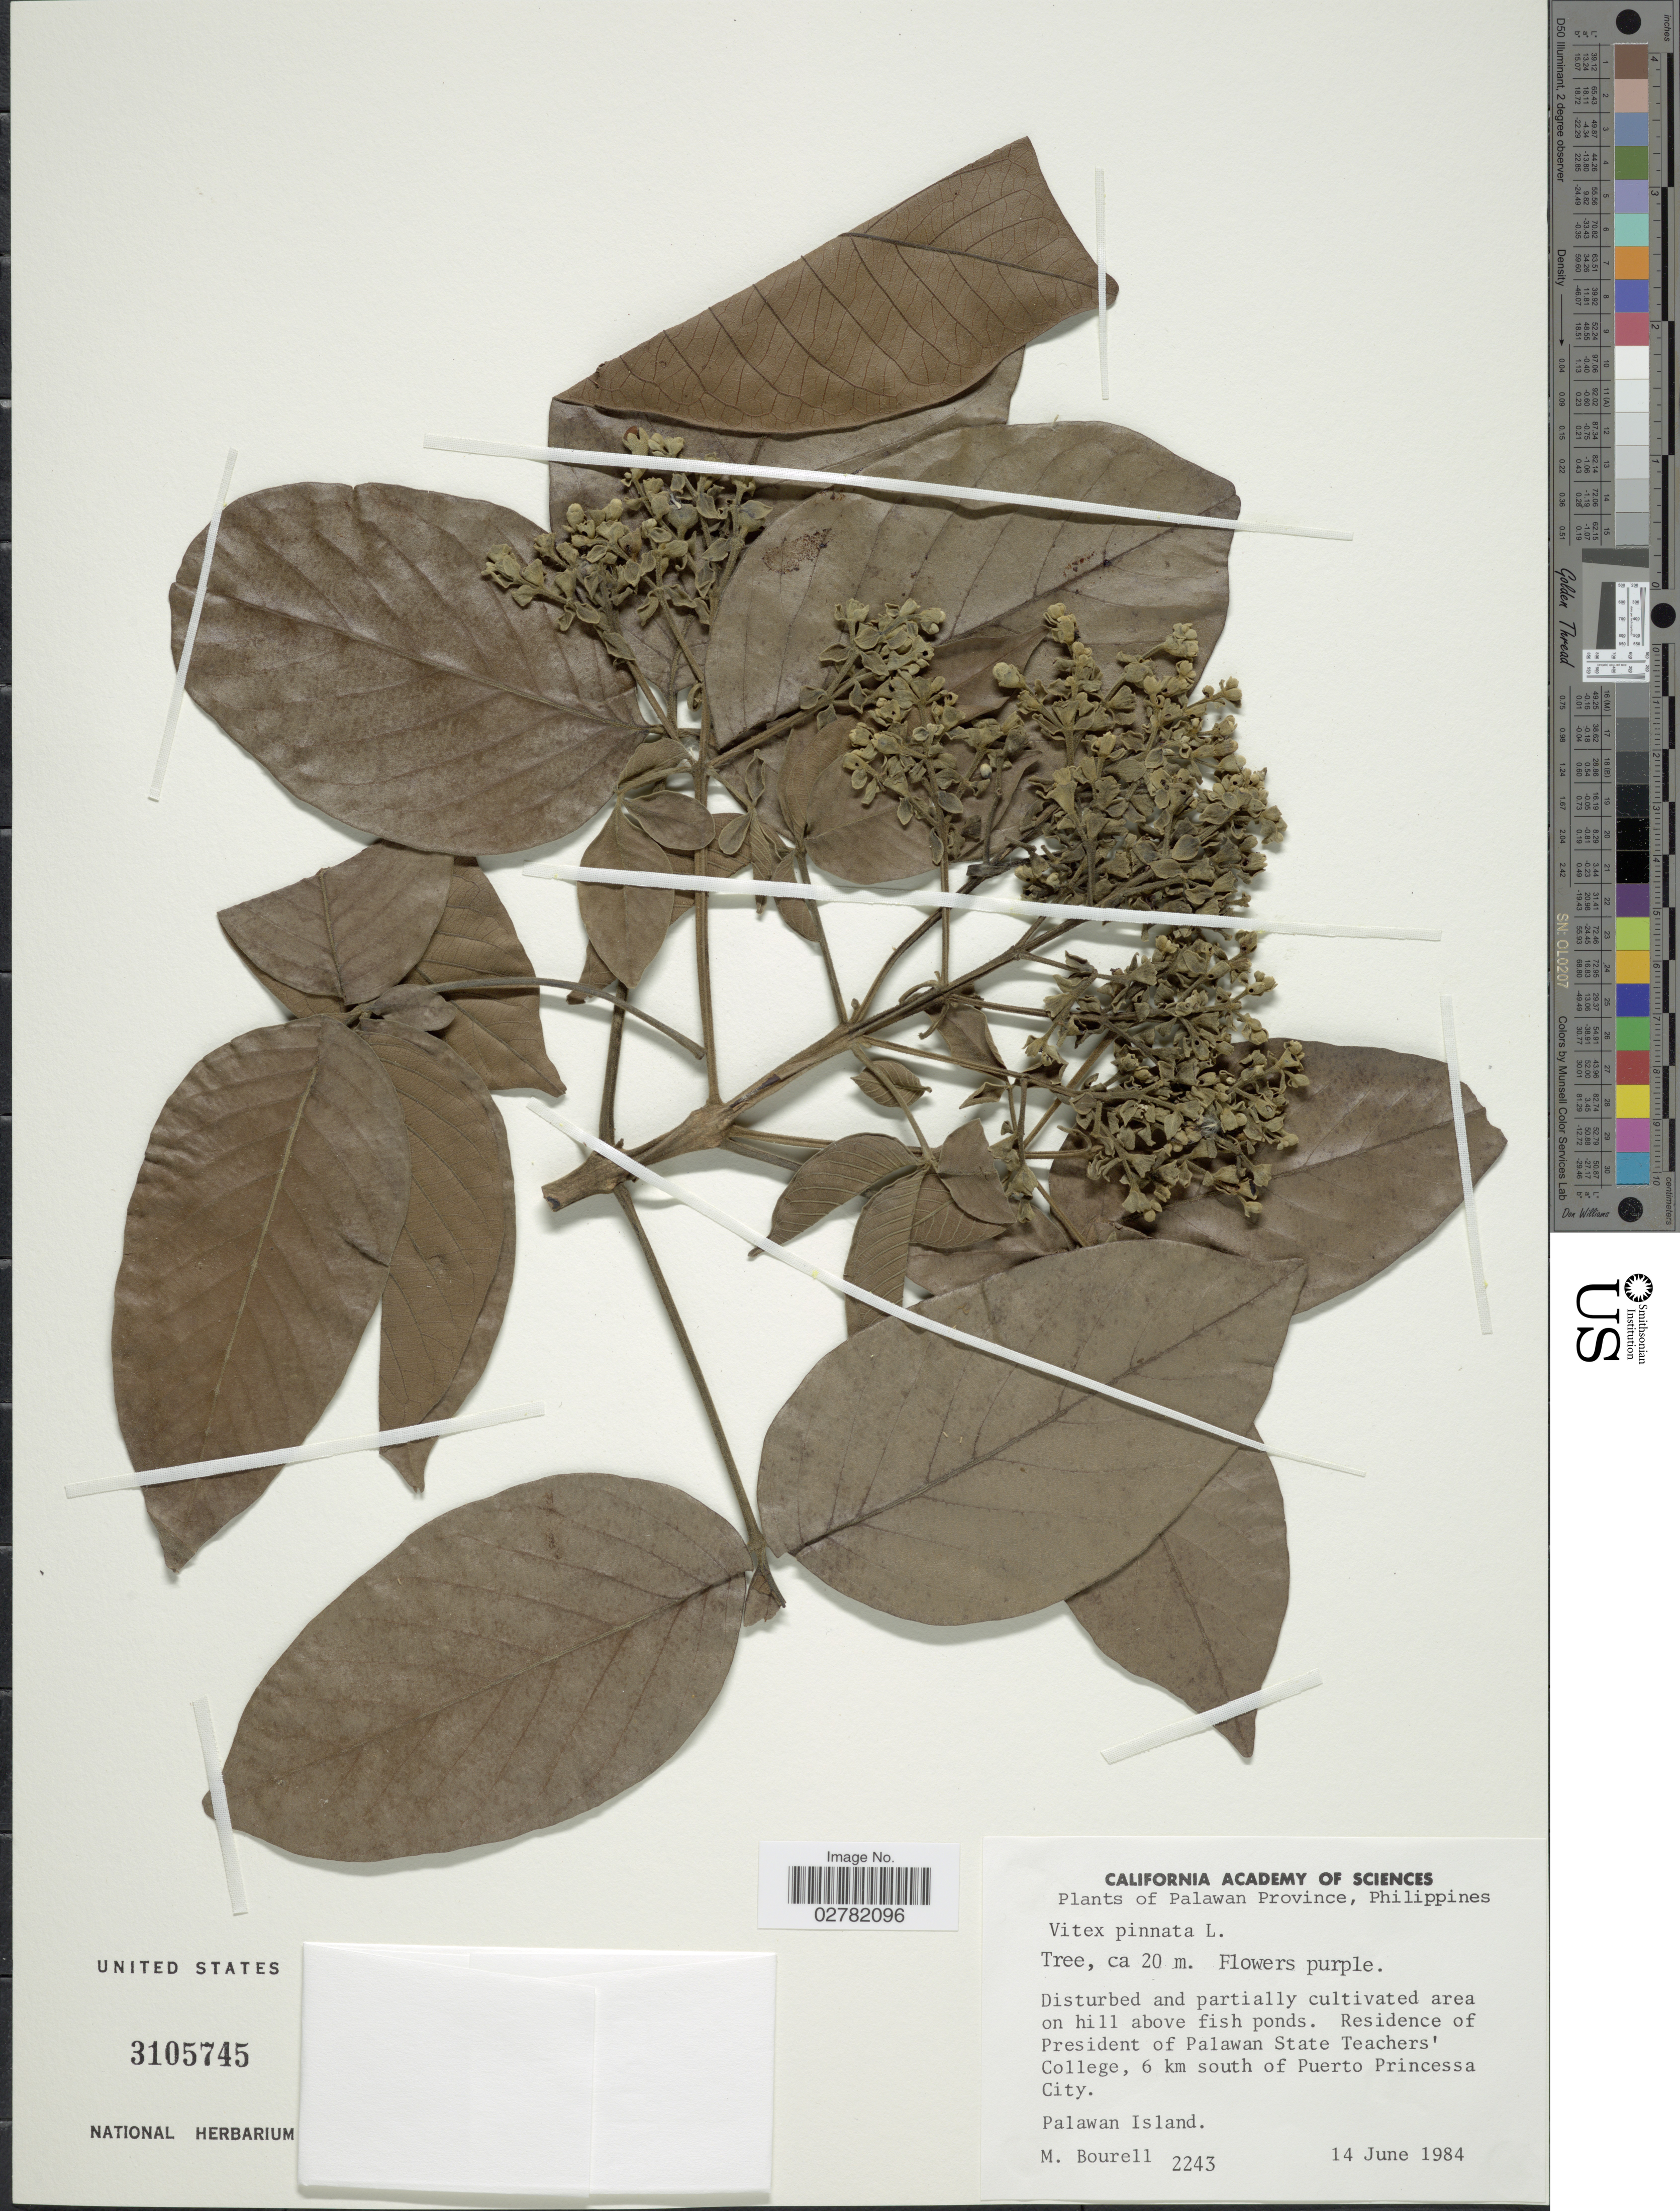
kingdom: Plantae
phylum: Tracheophyta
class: Magnoliopsida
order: Lamiales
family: Lamiaceae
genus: Vitex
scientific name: Vitex pinnata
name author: L.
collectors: M. Bourell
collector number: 2243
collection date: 1984-06-14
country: Philippines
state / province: Mimaropa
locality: Palawan Province. Residence of President of Palawan State Teachers' College, 6 km south of Puerto Princessa City. Palawan Island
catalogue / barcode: US 3105745